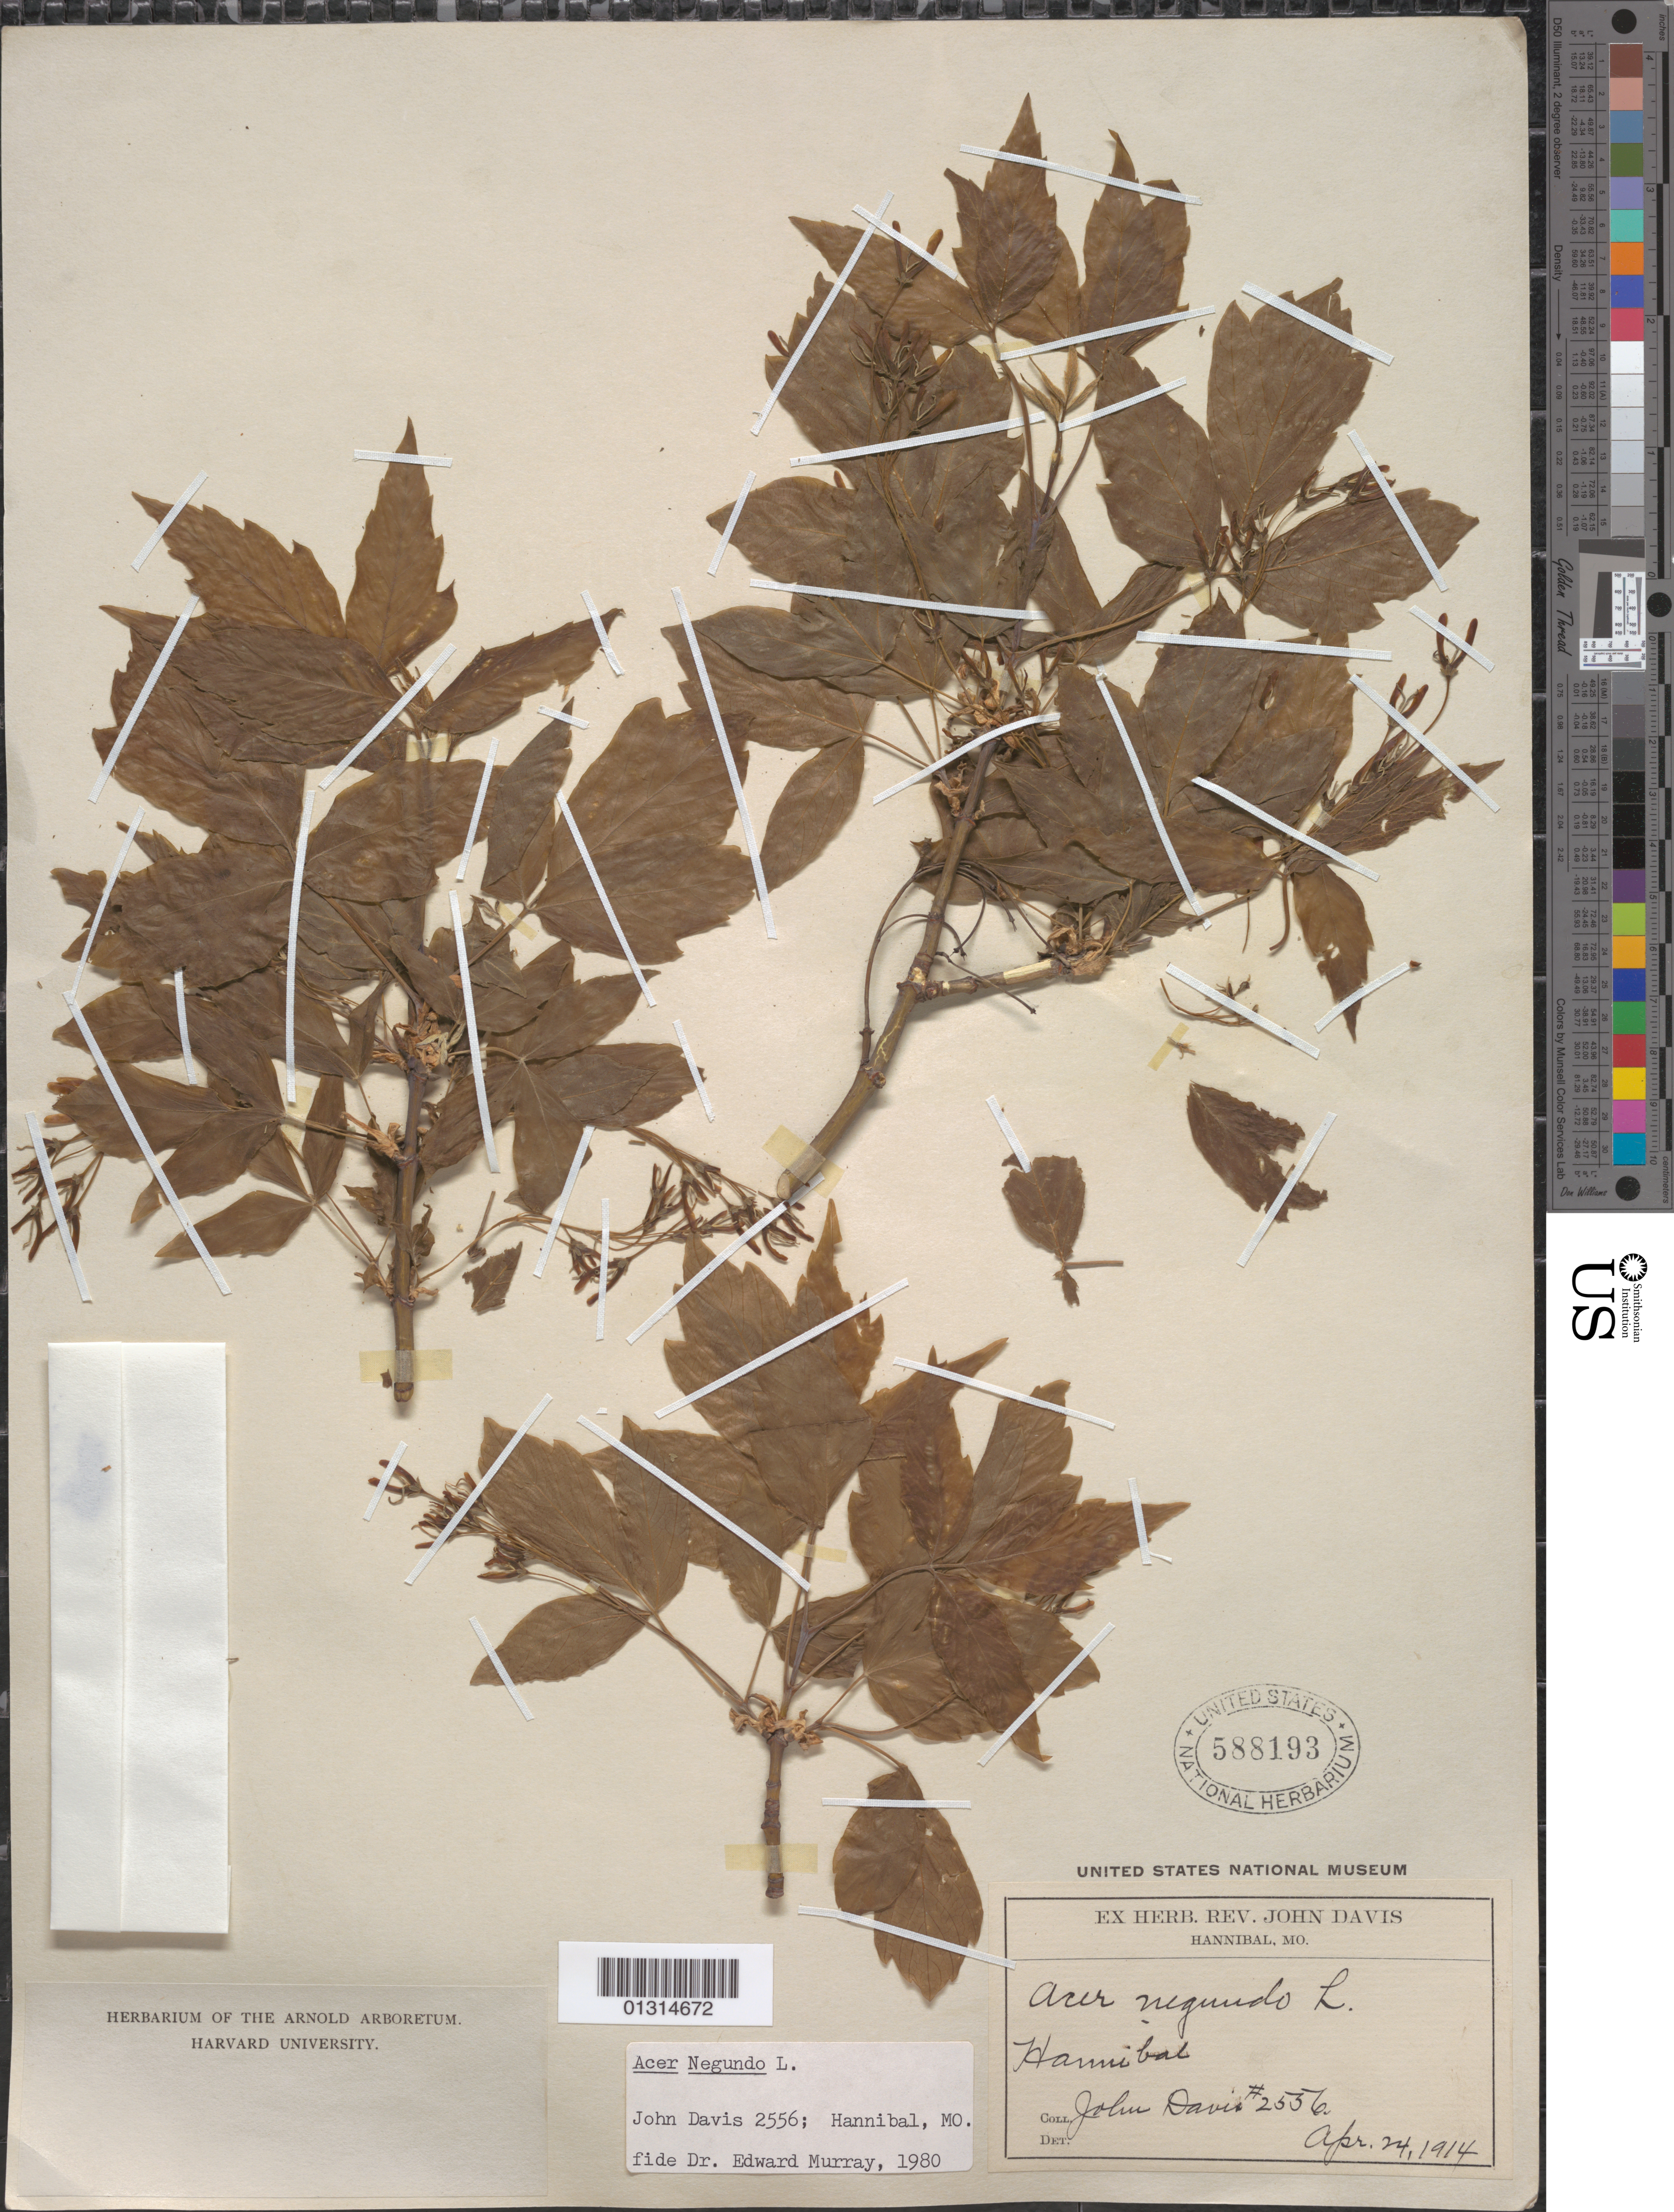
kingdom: Plantae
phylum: Tracheophyta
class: Magnoliopsida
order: Sapindales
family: Sapindaceae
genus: Acer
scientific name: Acer negundo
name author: L.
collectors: J. Davis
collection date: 1914-04-24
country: United States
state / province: Missouri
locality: Hannibal.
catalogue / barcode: US 588193